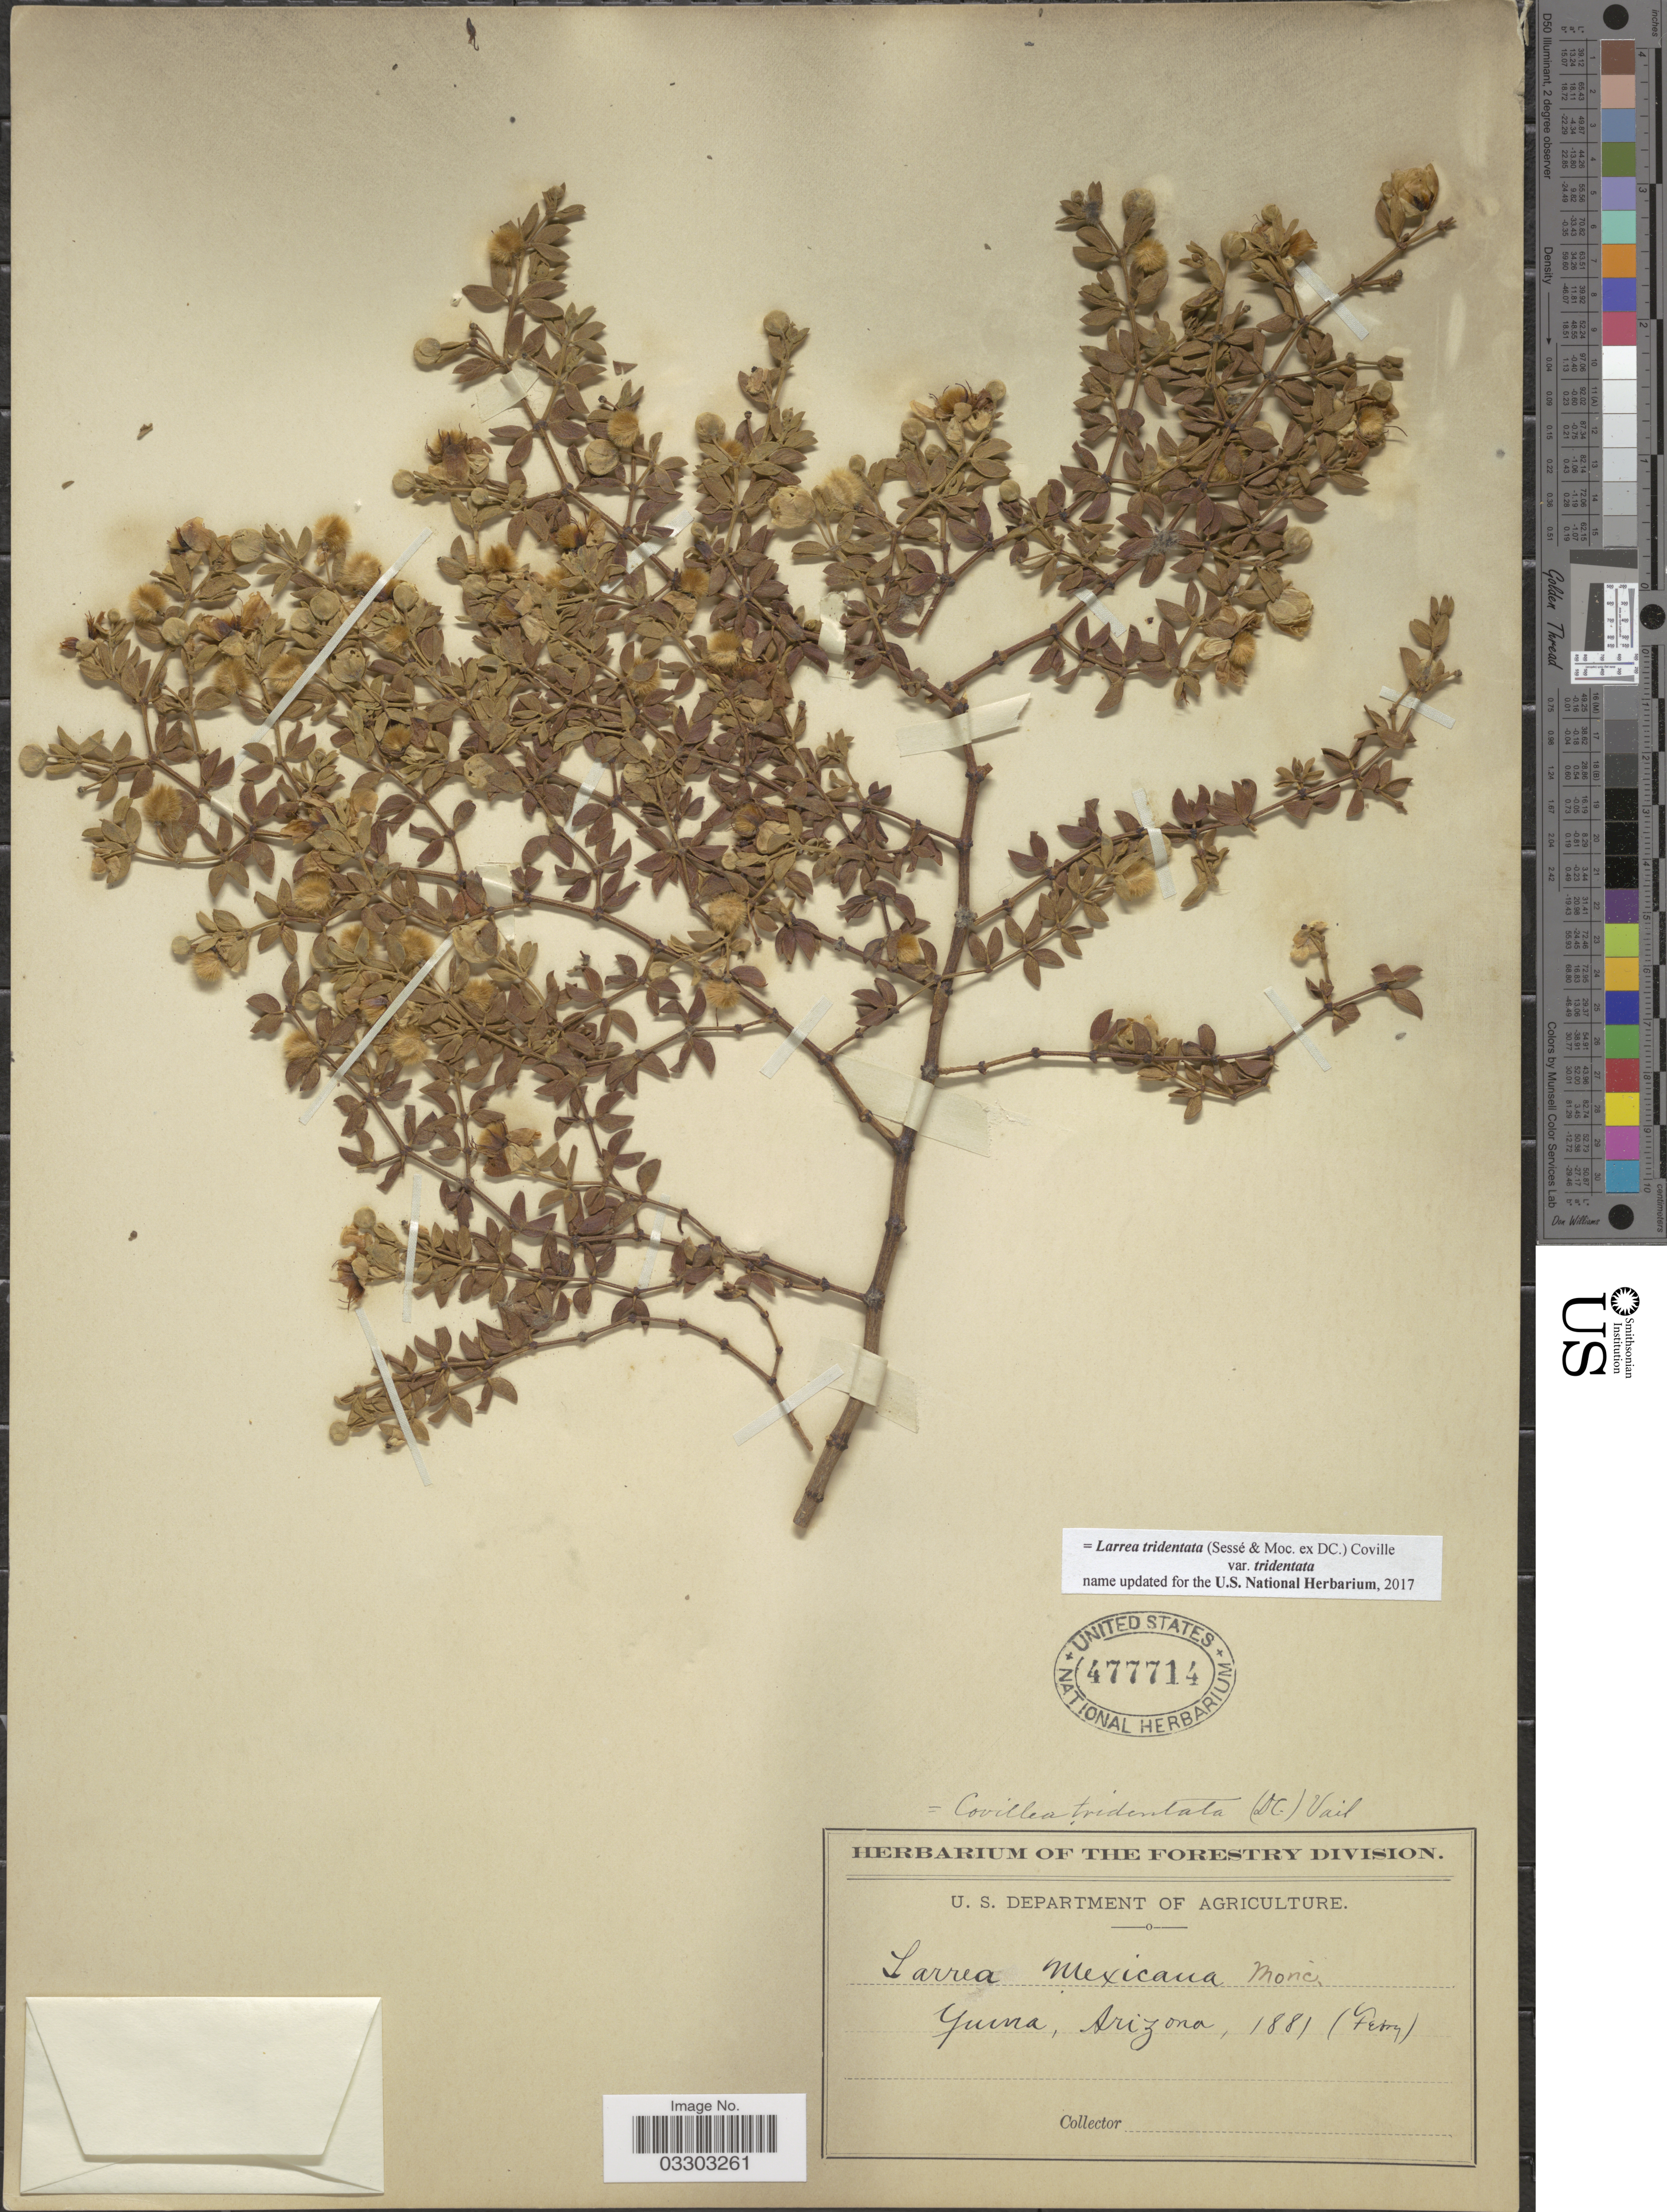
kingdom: Plantae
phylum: Tracheophyta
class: Magnoliopsida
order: Zygophyllales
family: Zygophyllaceae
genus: Larrea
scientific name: Larrea tridentata var. tridentata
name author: (Sessé & Moc. ex DC.) Coville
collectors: Ferry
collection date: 1881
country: United States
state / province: Arizona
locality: Yuma.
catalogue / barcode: US 477714